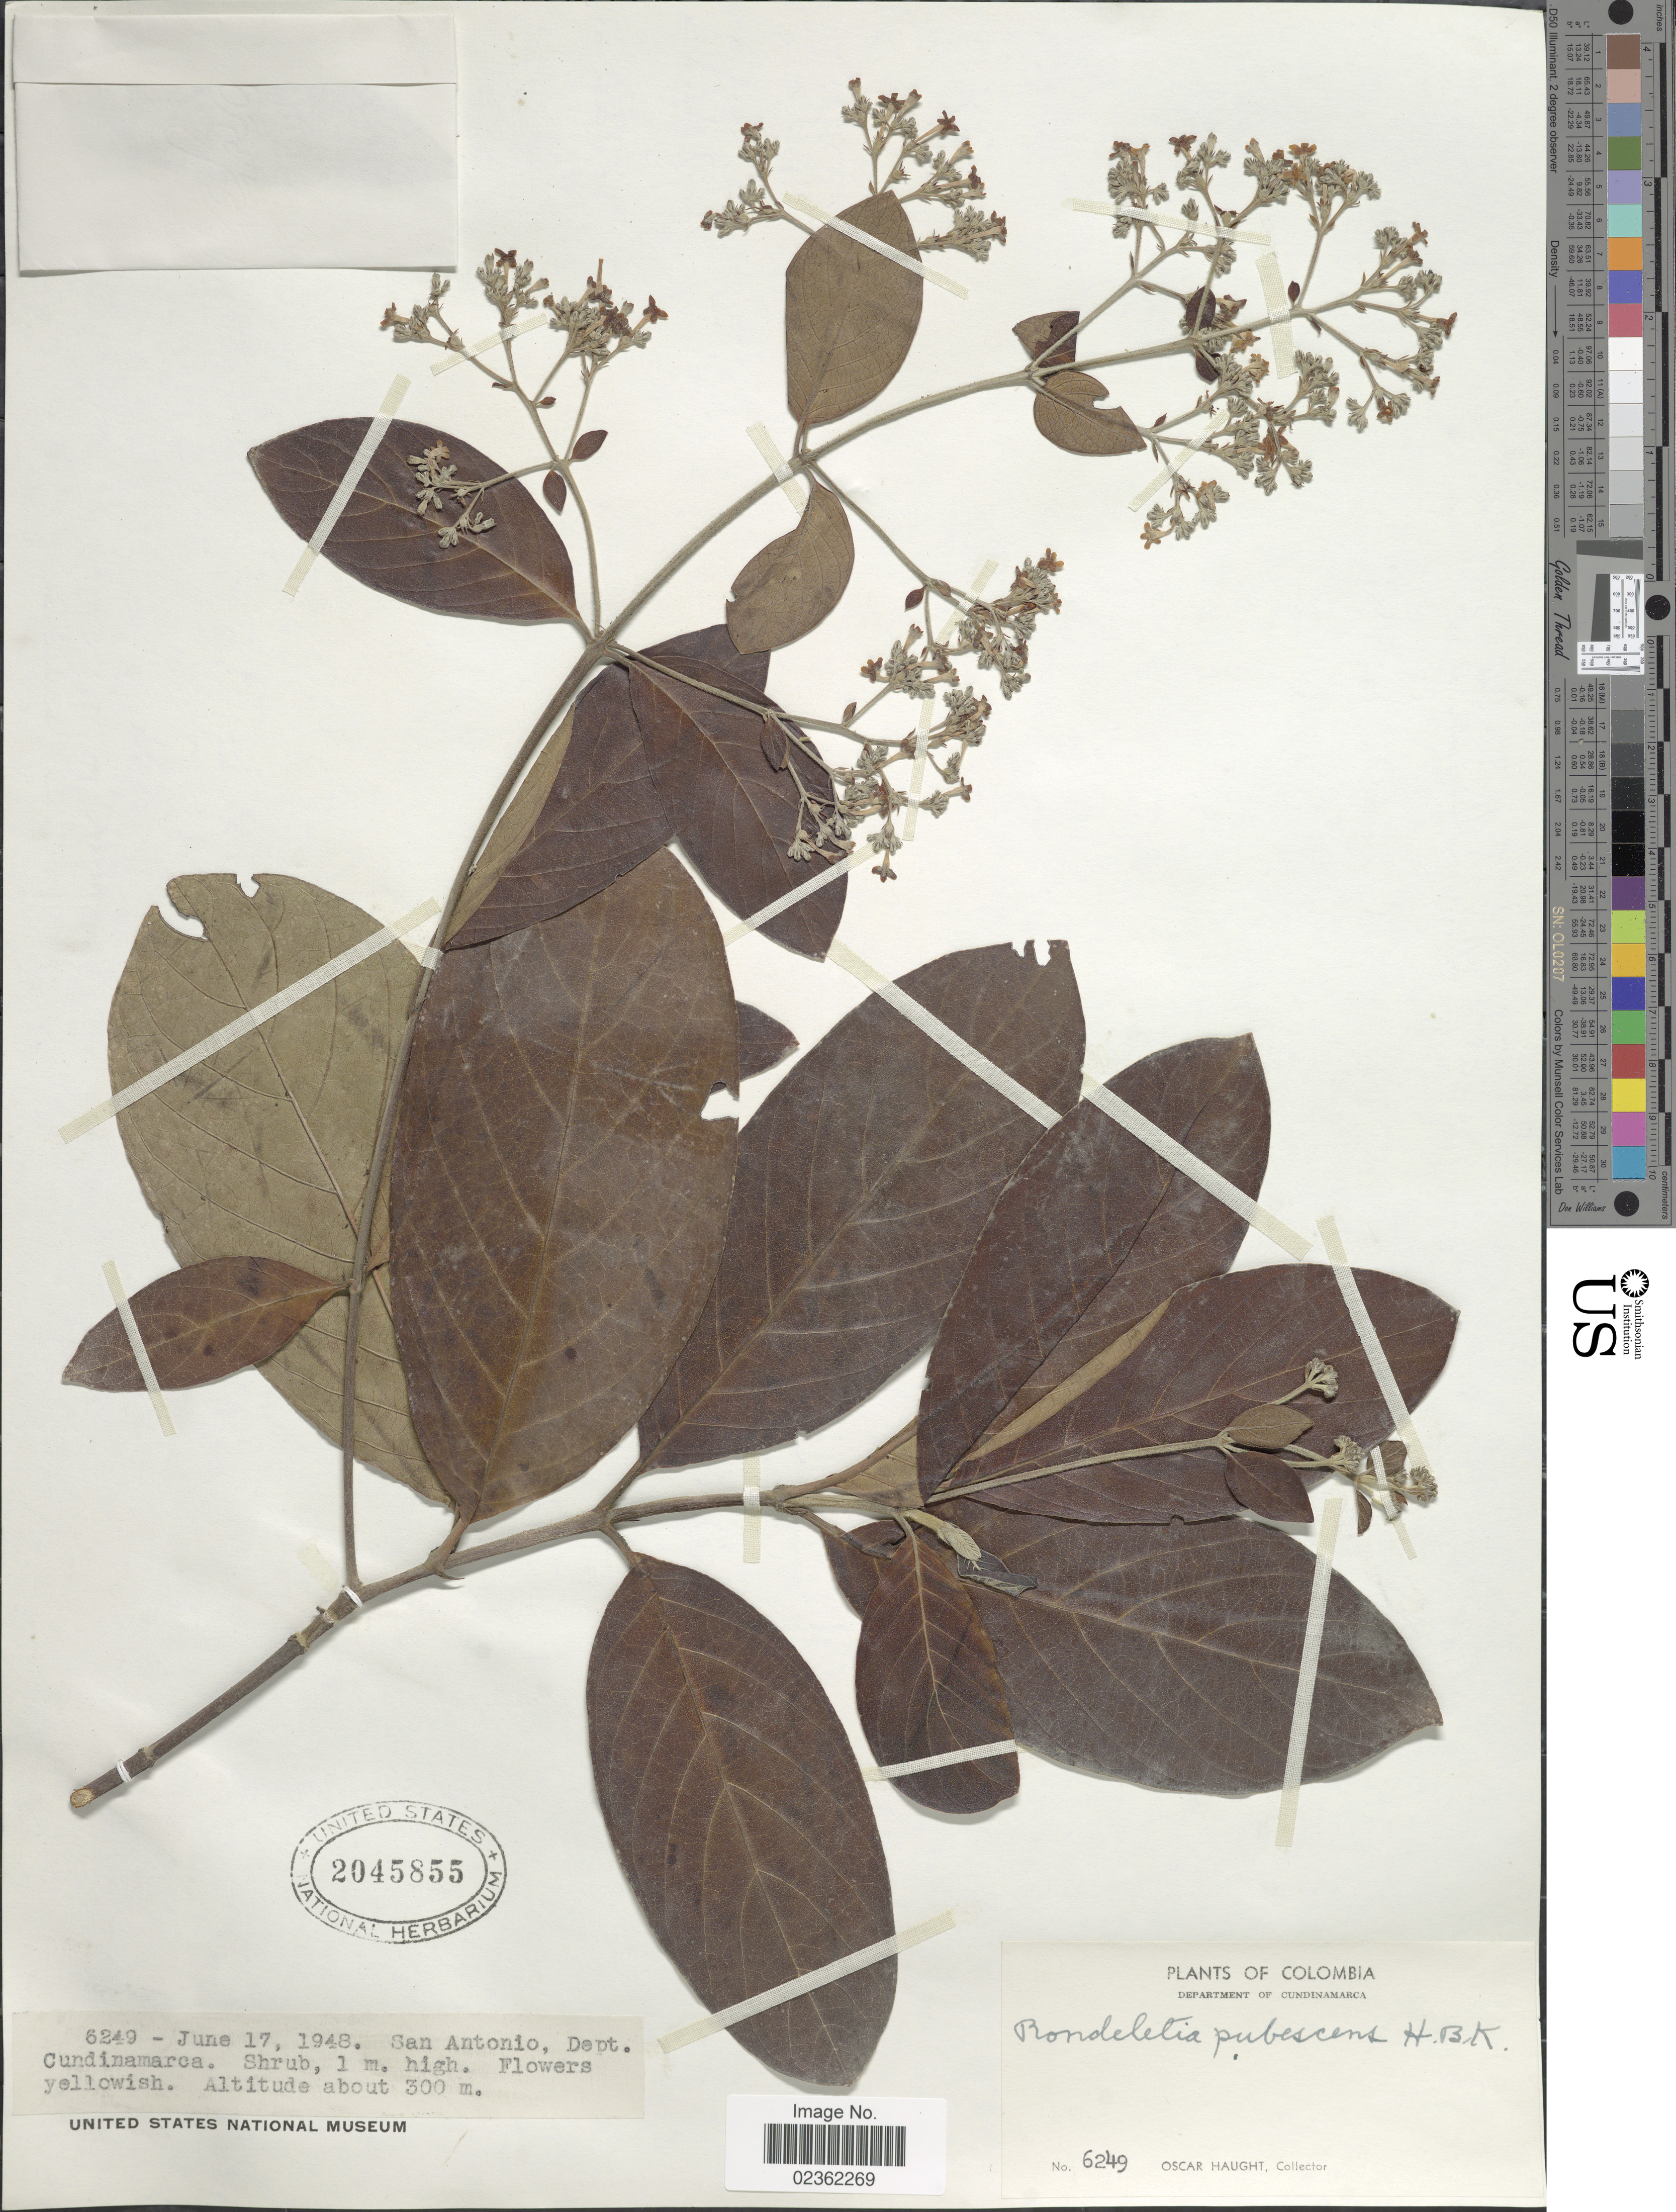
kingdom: Plantae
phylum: Tracheophyta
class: Magnoliopsida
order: Gentianales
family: Rubiaceae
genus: Rondeletia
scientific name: Rondeletia pubescens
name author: Kunth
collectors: O. L. Haught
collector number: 6249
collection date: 1948-06-17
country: Colombia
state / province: Cundinamarca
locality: San Antonio.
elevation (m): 300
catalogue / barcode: US 2045855